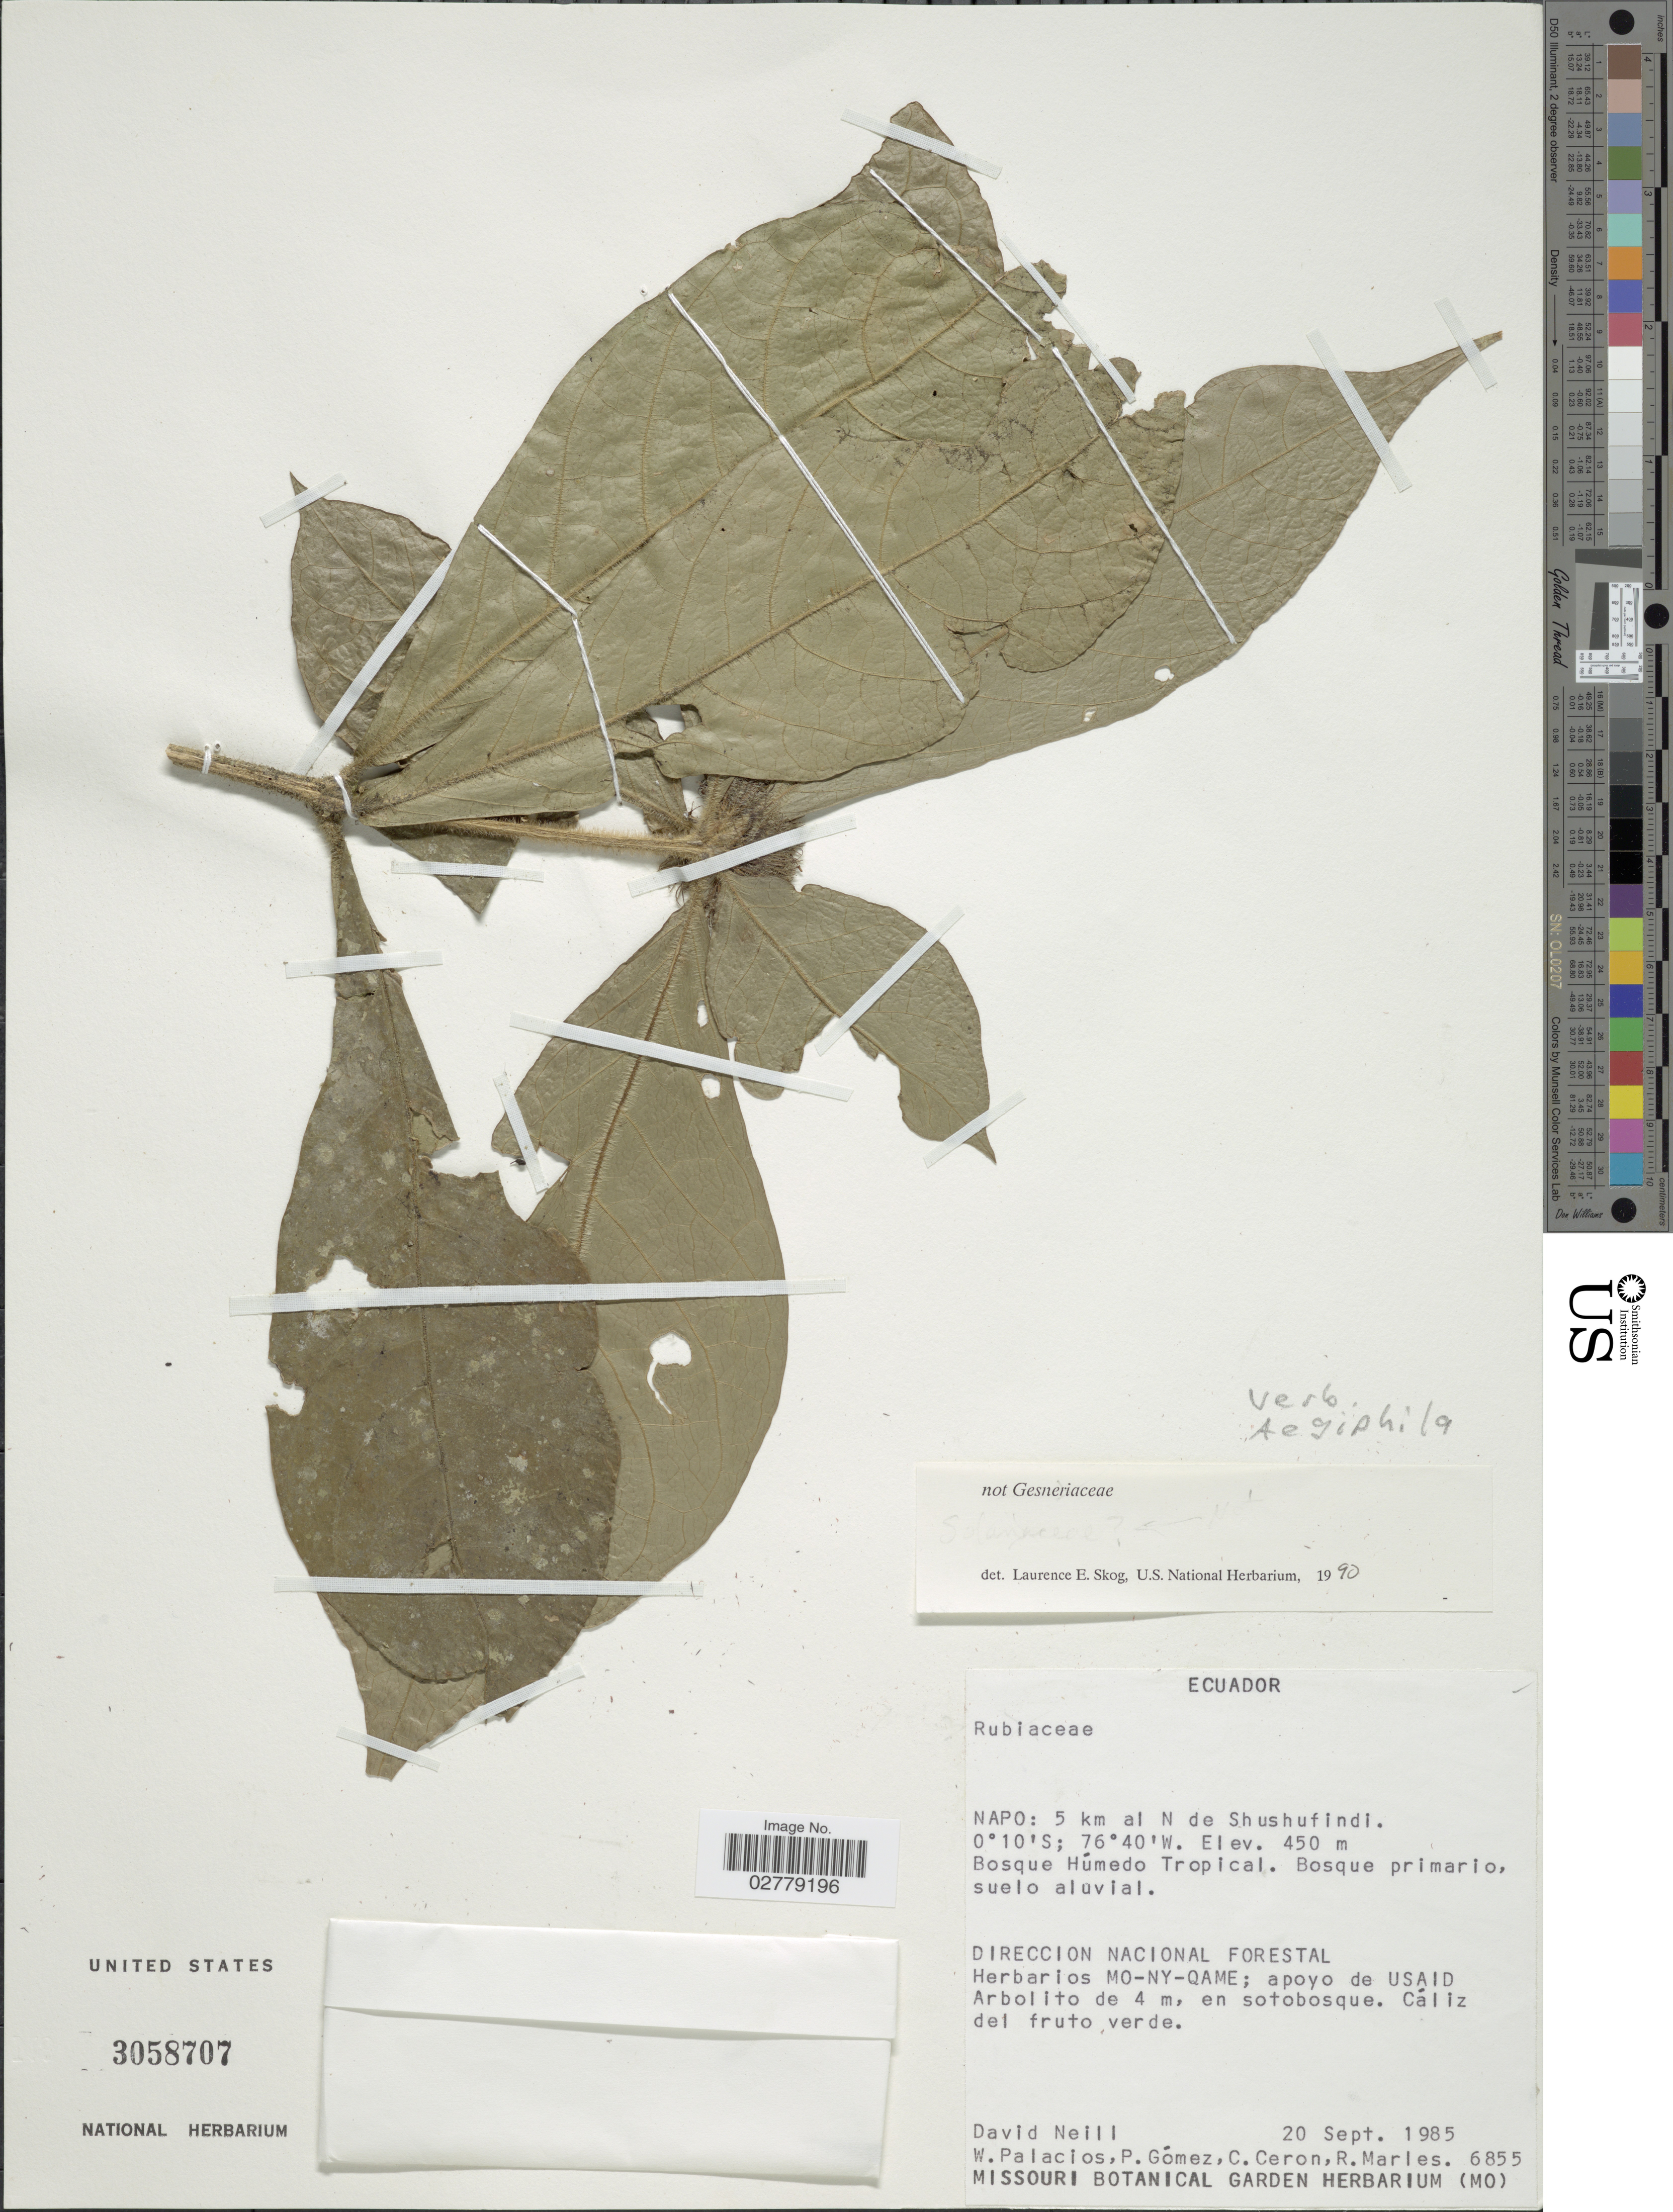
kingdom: Plantae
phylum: Tracheophyta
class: Magnoliopsida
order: Lamiales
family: Lamiaceae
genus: Aegiphila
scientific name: Aegiphila sp.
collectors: D. A. Neill, W. Palacios, P. Gómez, C. E. Cerón M. & R. Marles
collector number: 6855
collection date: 1985-09-20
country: Ecuador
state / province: Napo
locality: Napo: 5 km al N de Shushufindi.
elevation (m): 450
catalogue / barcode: US 3058707